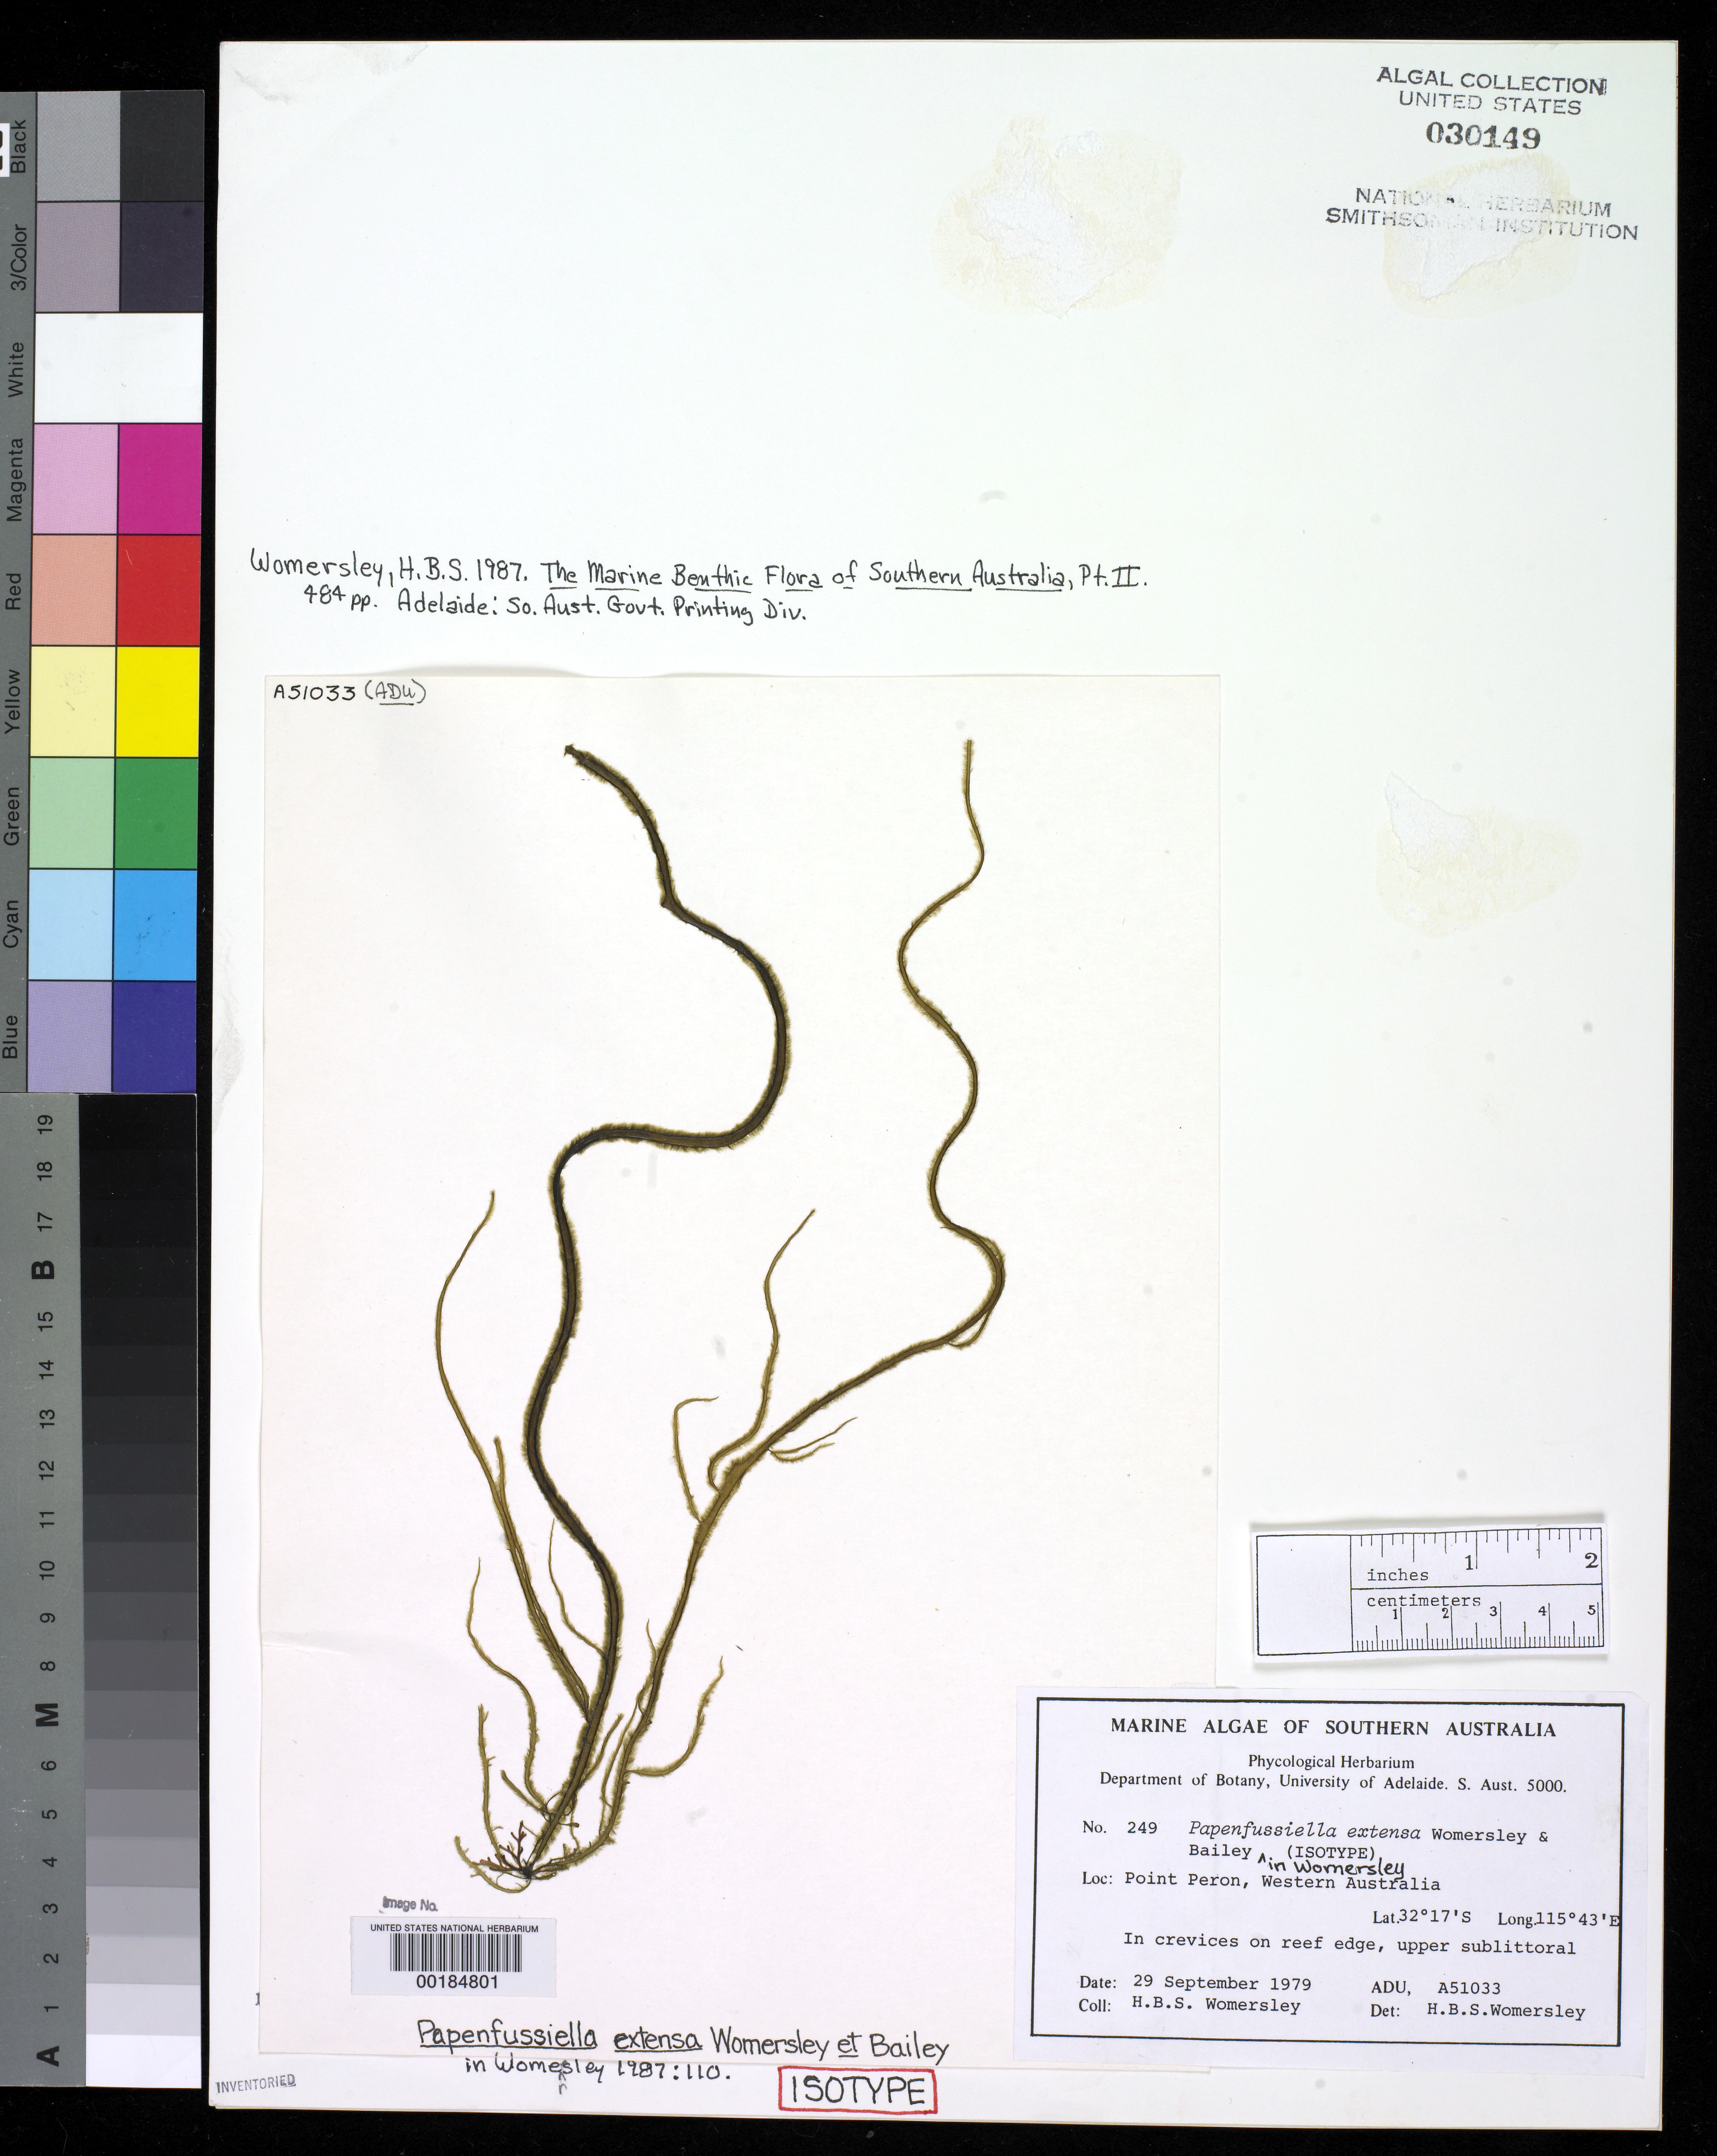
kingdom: Chromista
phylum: Ochrophyta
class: Phaeophyceae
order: Ectocarpales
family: Chordariaceae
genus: Papenfussiella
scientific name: Papenfussiella extensa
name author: Womersley & A. Bailey in Womersley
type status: Isotype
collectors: H. B. S. Womersley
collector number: ADU A51033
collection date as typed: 29 Sep 1979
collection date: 1979-09-29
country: Australia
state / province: Western Australia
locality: Point Peron.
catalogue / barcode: US 30149